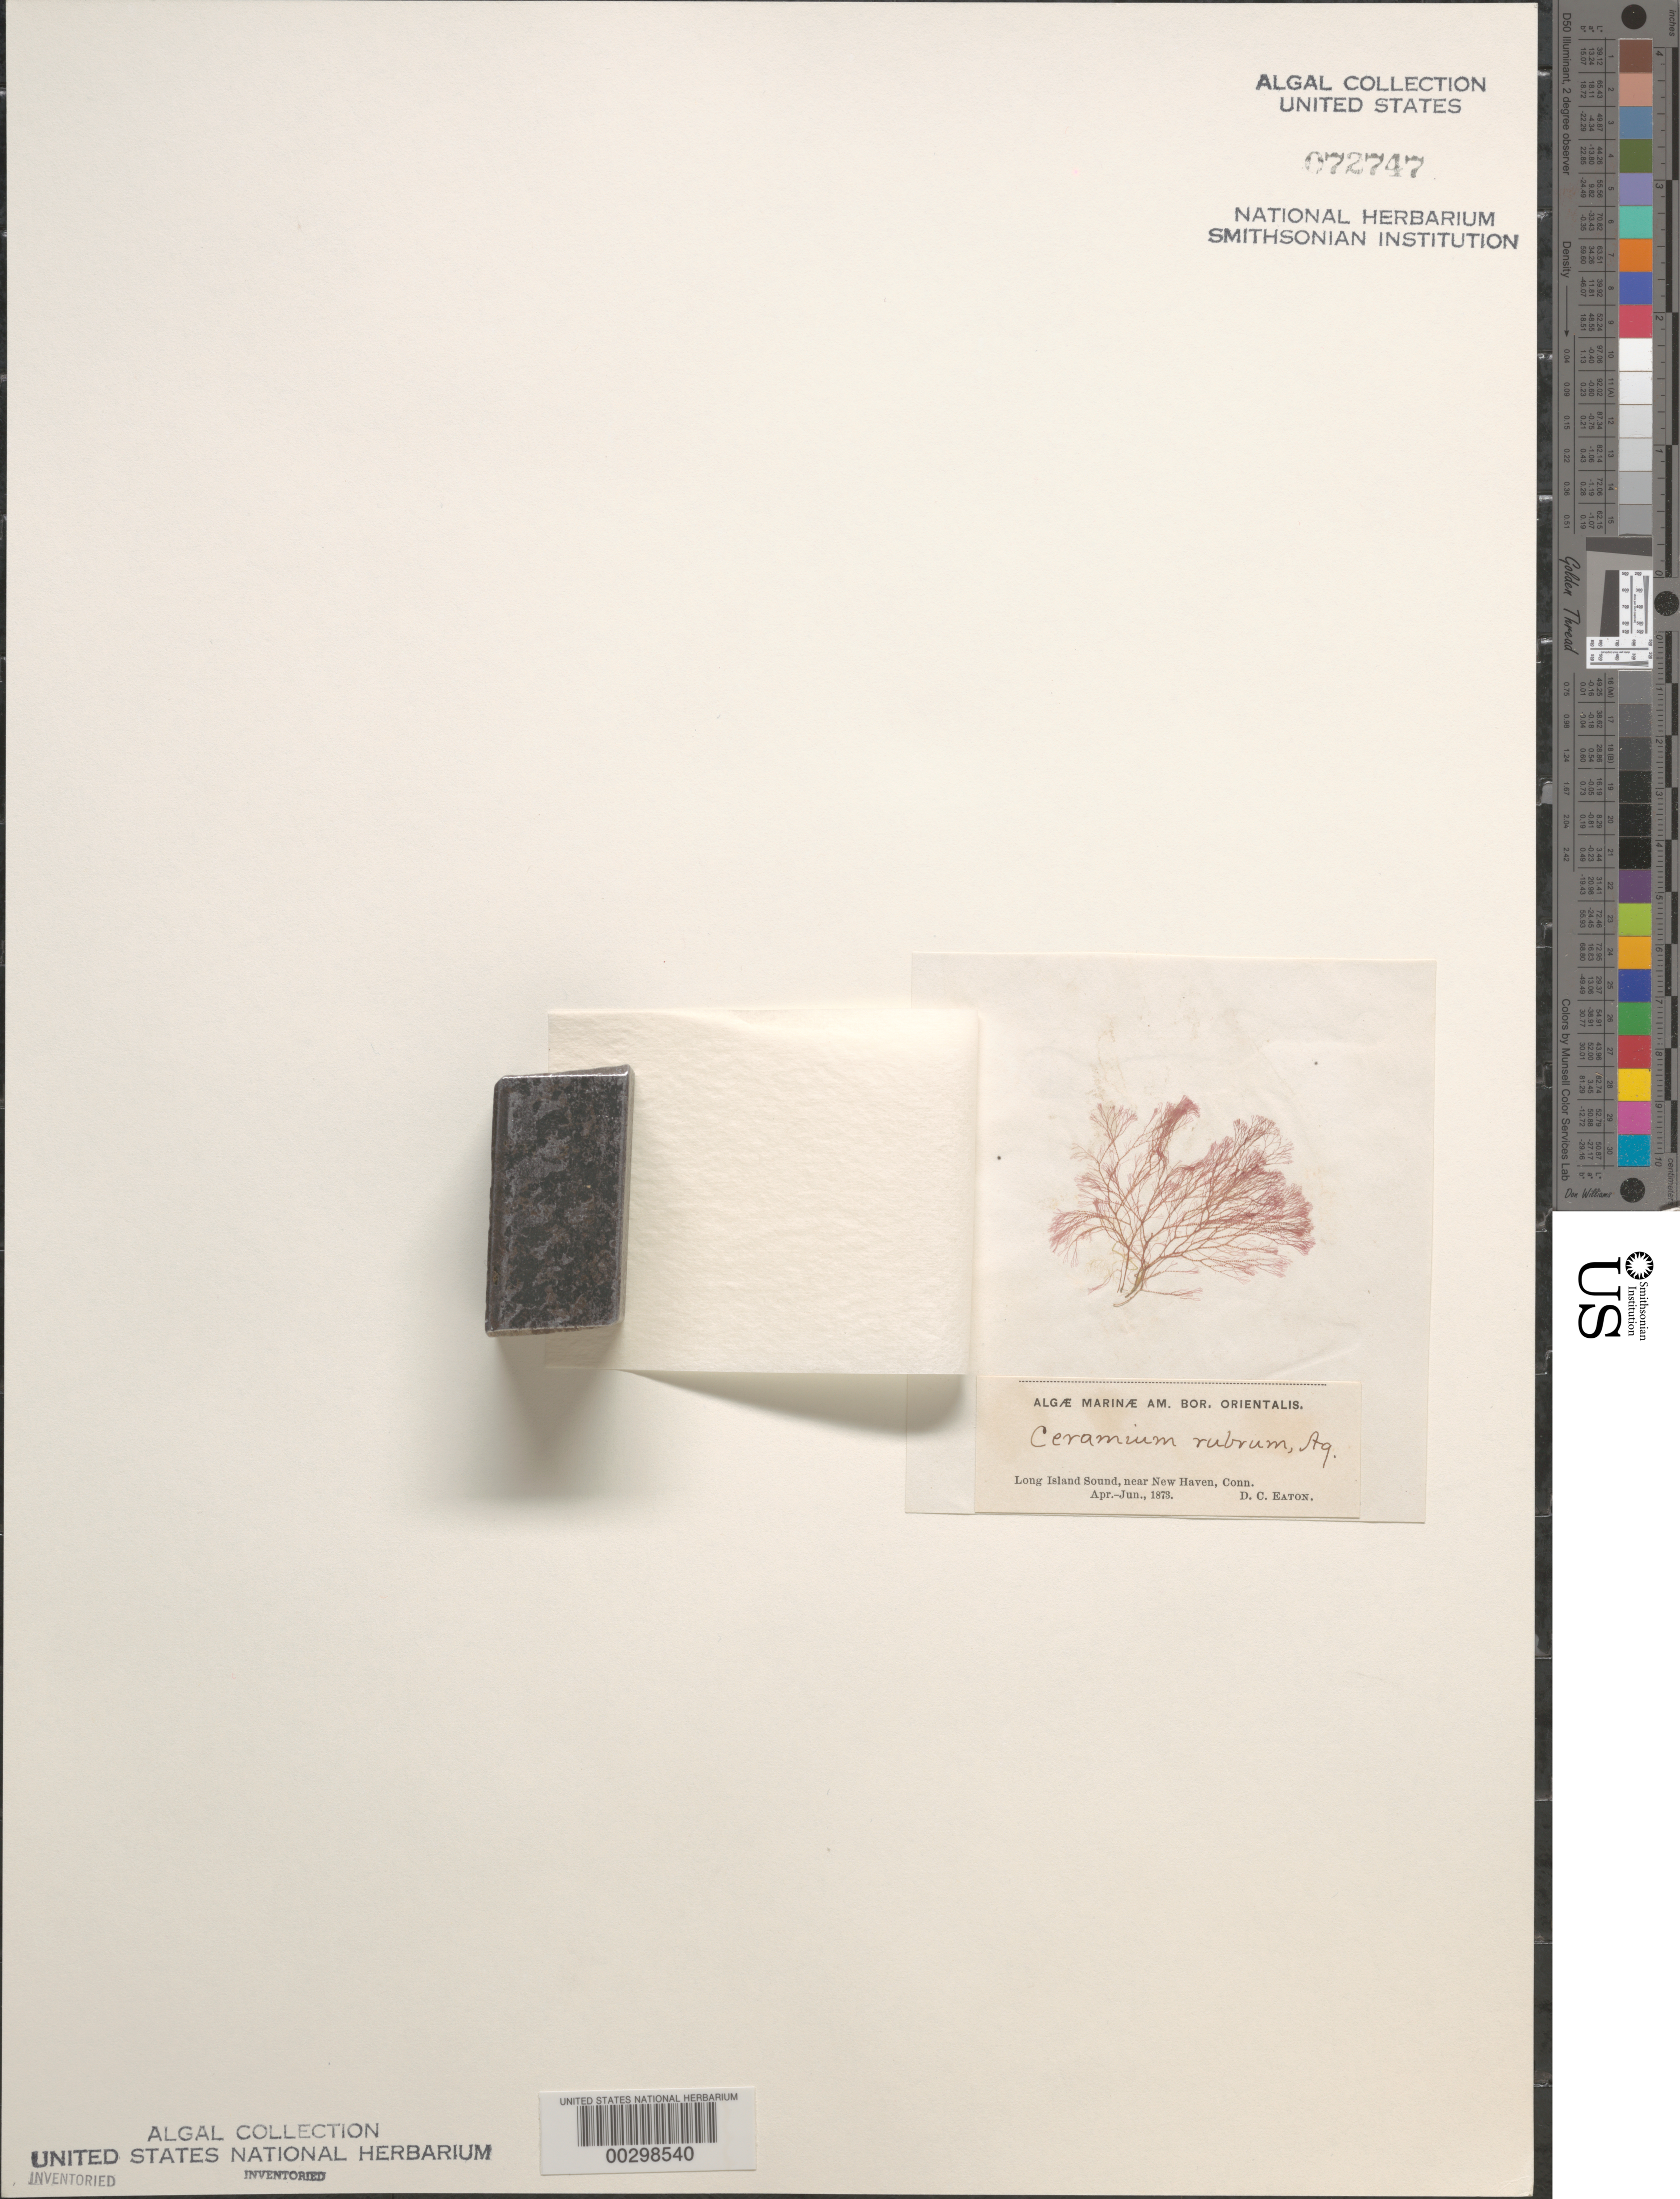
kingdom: Plantae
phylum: Rhodophyta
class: Florideophyceae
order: Ceramiales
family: Ceramiaceae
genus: Ceramium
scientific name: Ceramium rubrum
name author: C. Agardh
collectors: D. C. Eaton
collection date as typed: Apr 1873 to -- Jun 1873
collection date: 1873-04/1873-06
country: United States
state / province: Connecticut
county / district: New Haven County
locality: Long Island Sound, near New Haven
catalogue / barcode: US 72747